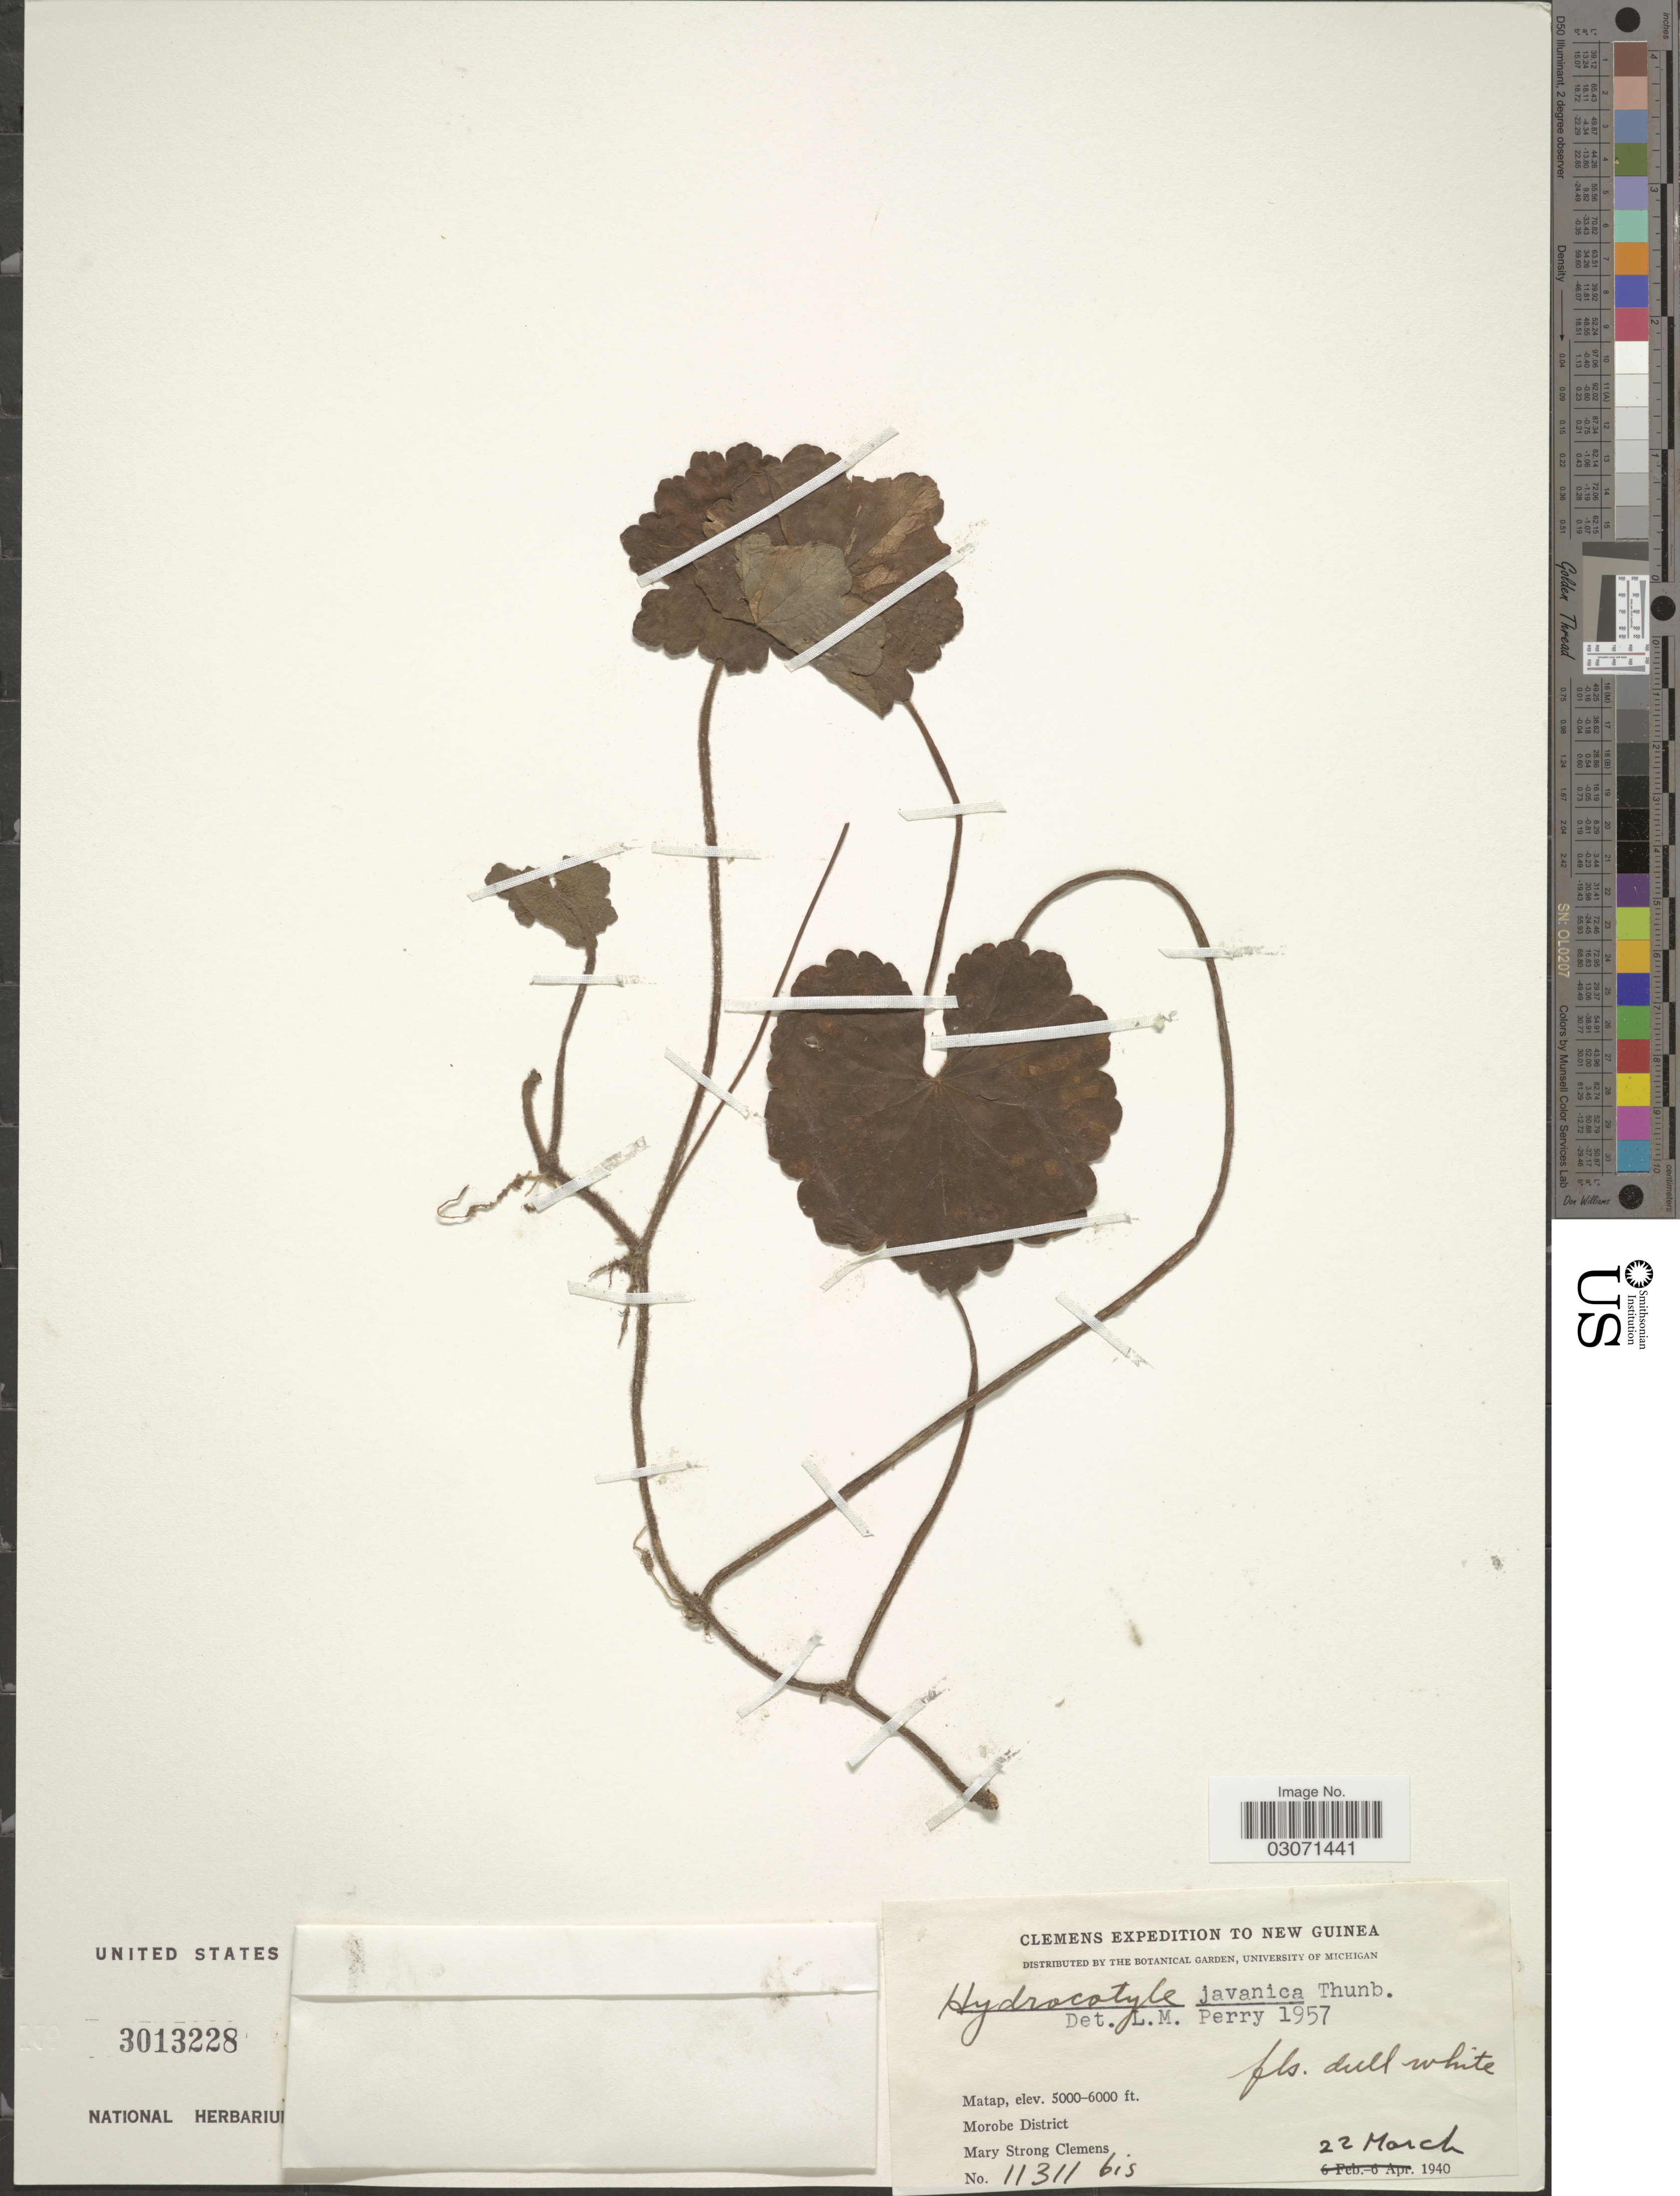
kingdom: Plantae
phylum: Tracheophyta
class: Magnoliopsida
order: Apiales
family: Araliaceae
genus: Hydrocotyle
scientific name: Hydrocotyle javanica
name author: Thunb.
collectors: M. S. Clemens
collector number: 11311bis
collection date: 1940-03-22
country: Papua New Guinea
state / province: Morobe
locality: New Guinea. Matap. Morobe District.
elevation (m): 1524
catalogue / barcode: US 3013228